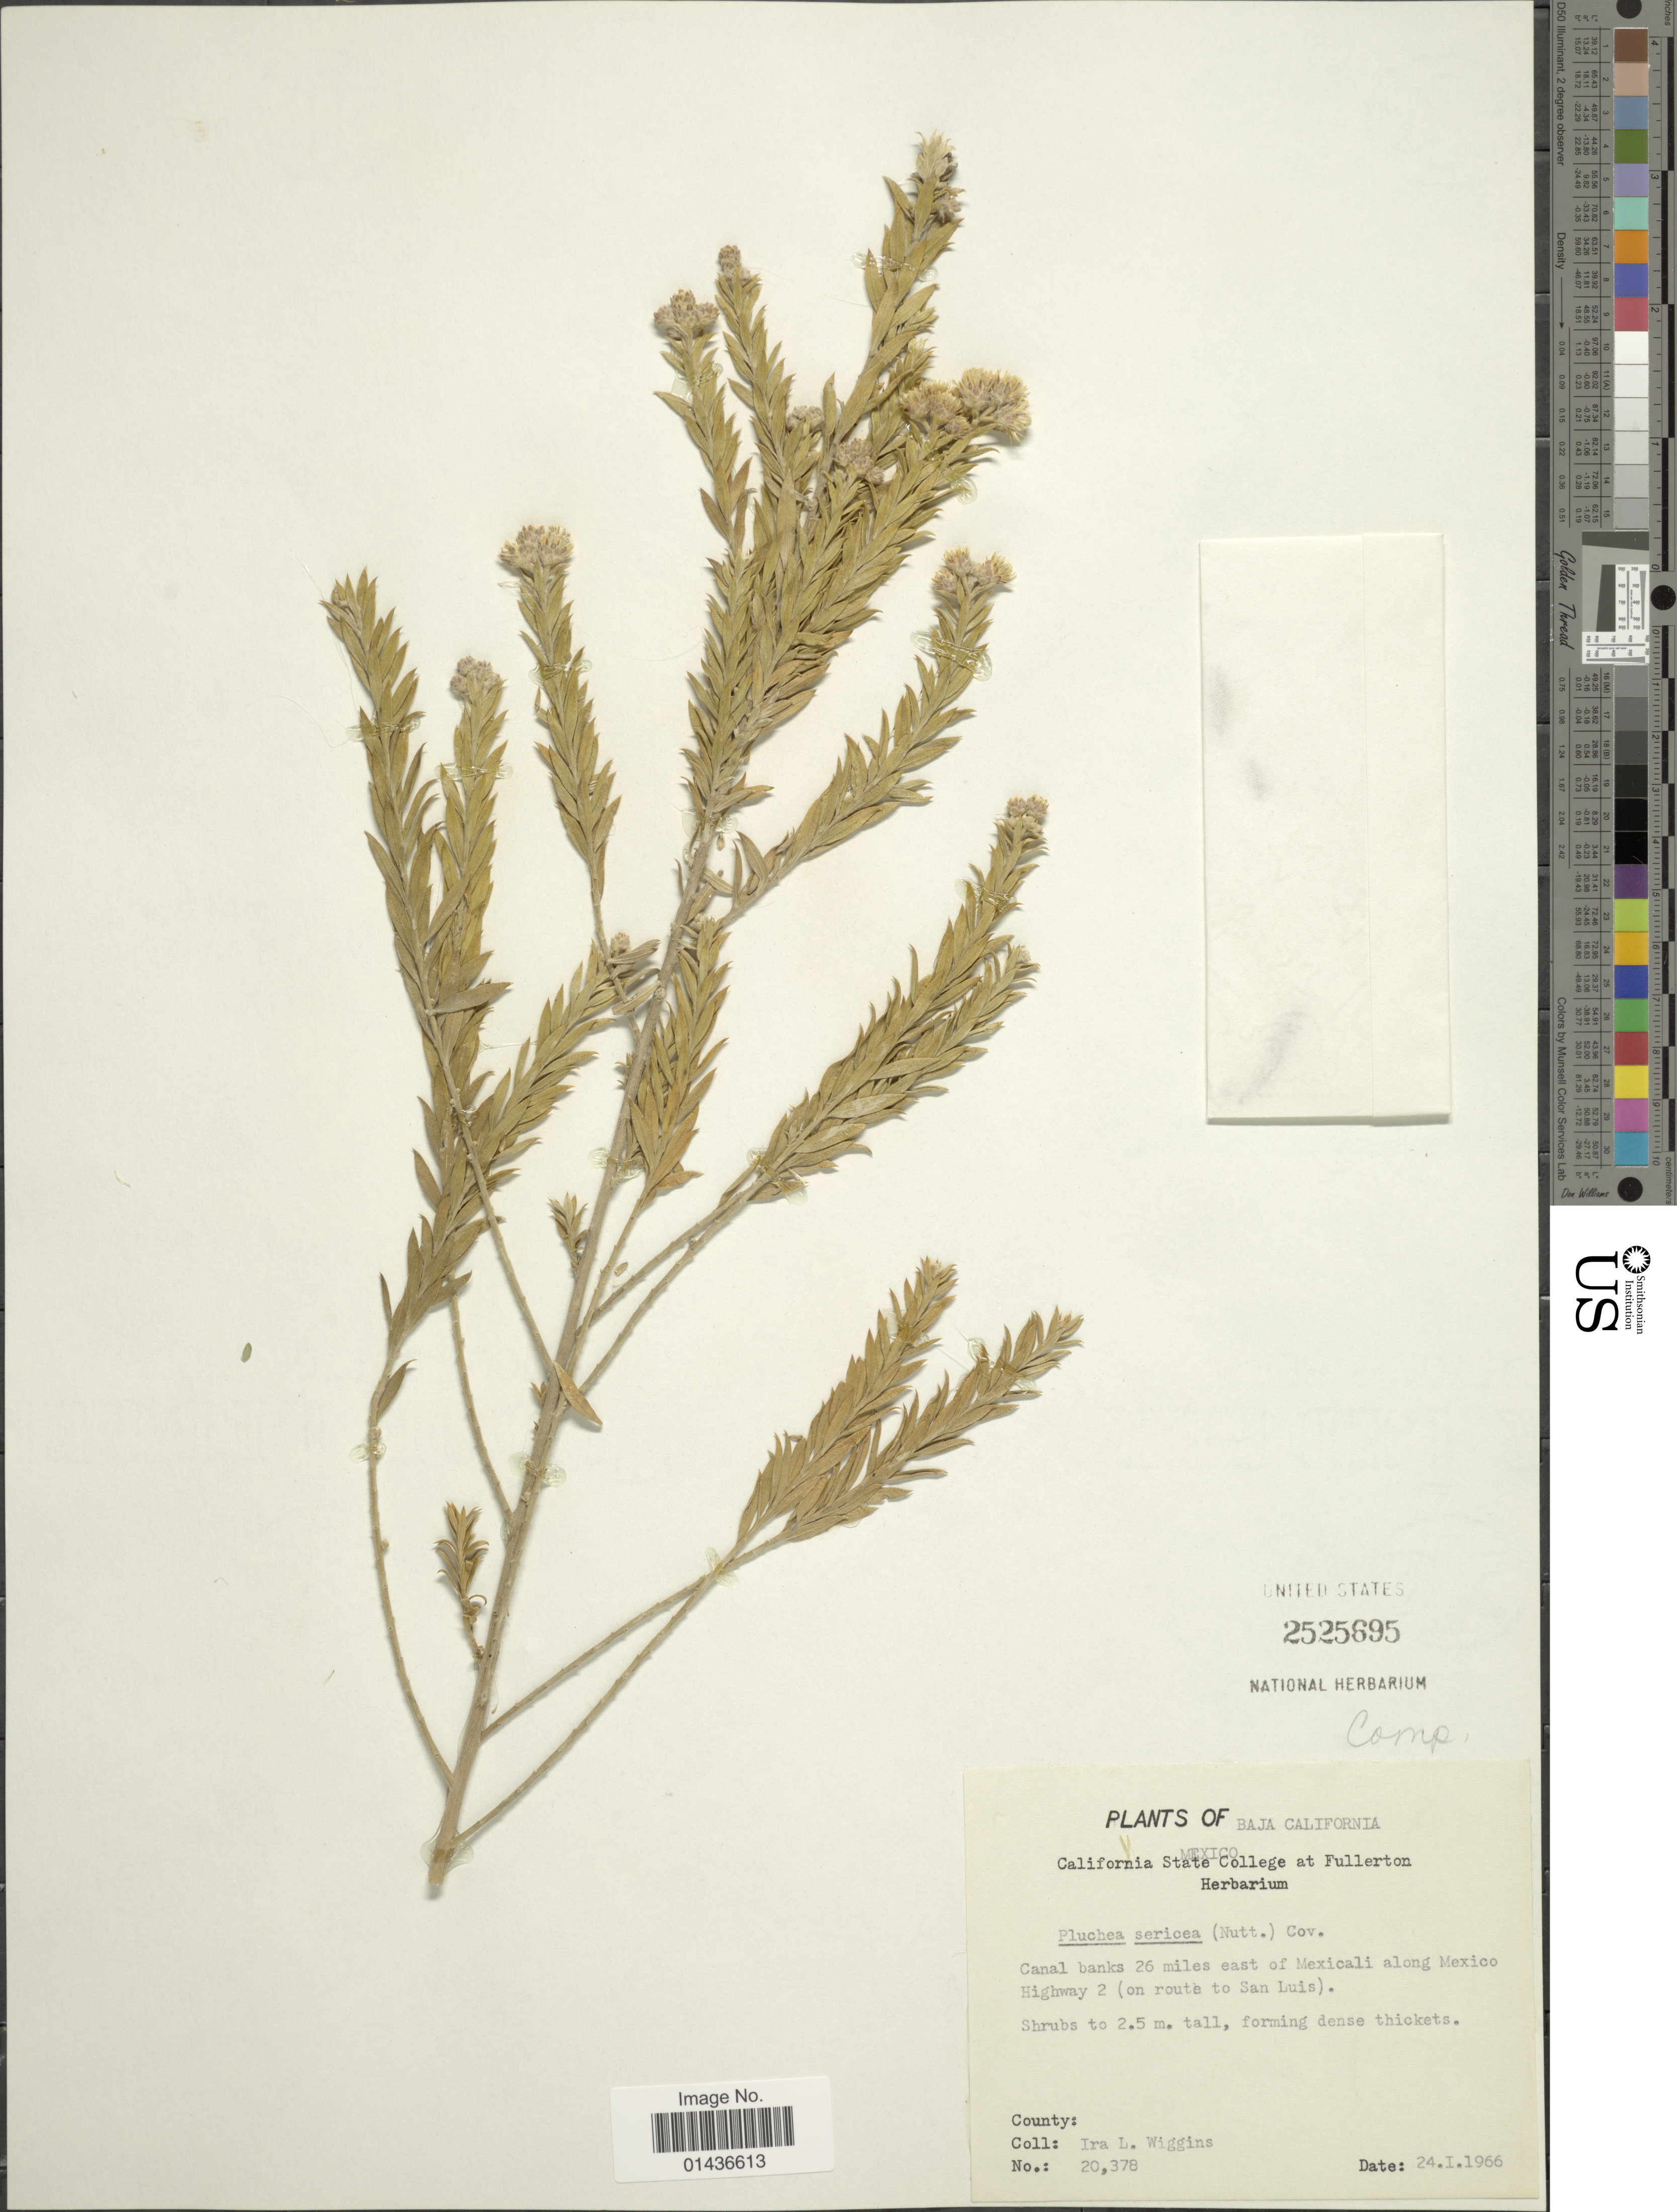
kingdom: Plantae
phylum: Tracheophyta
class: Magnoliopsida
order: Asterales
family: Asteraceae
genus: Pluchea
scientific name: Pluchea sericea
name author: (Nutt.) Coville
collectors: I. L. Wiggins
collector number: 20378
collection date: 1966-01-24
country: Mexico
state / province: Baja California Sur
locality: Canal banks 26 miles east of Mexicali along Mexico Highway 2 (on route to San Luis)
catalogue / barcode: US 2525695